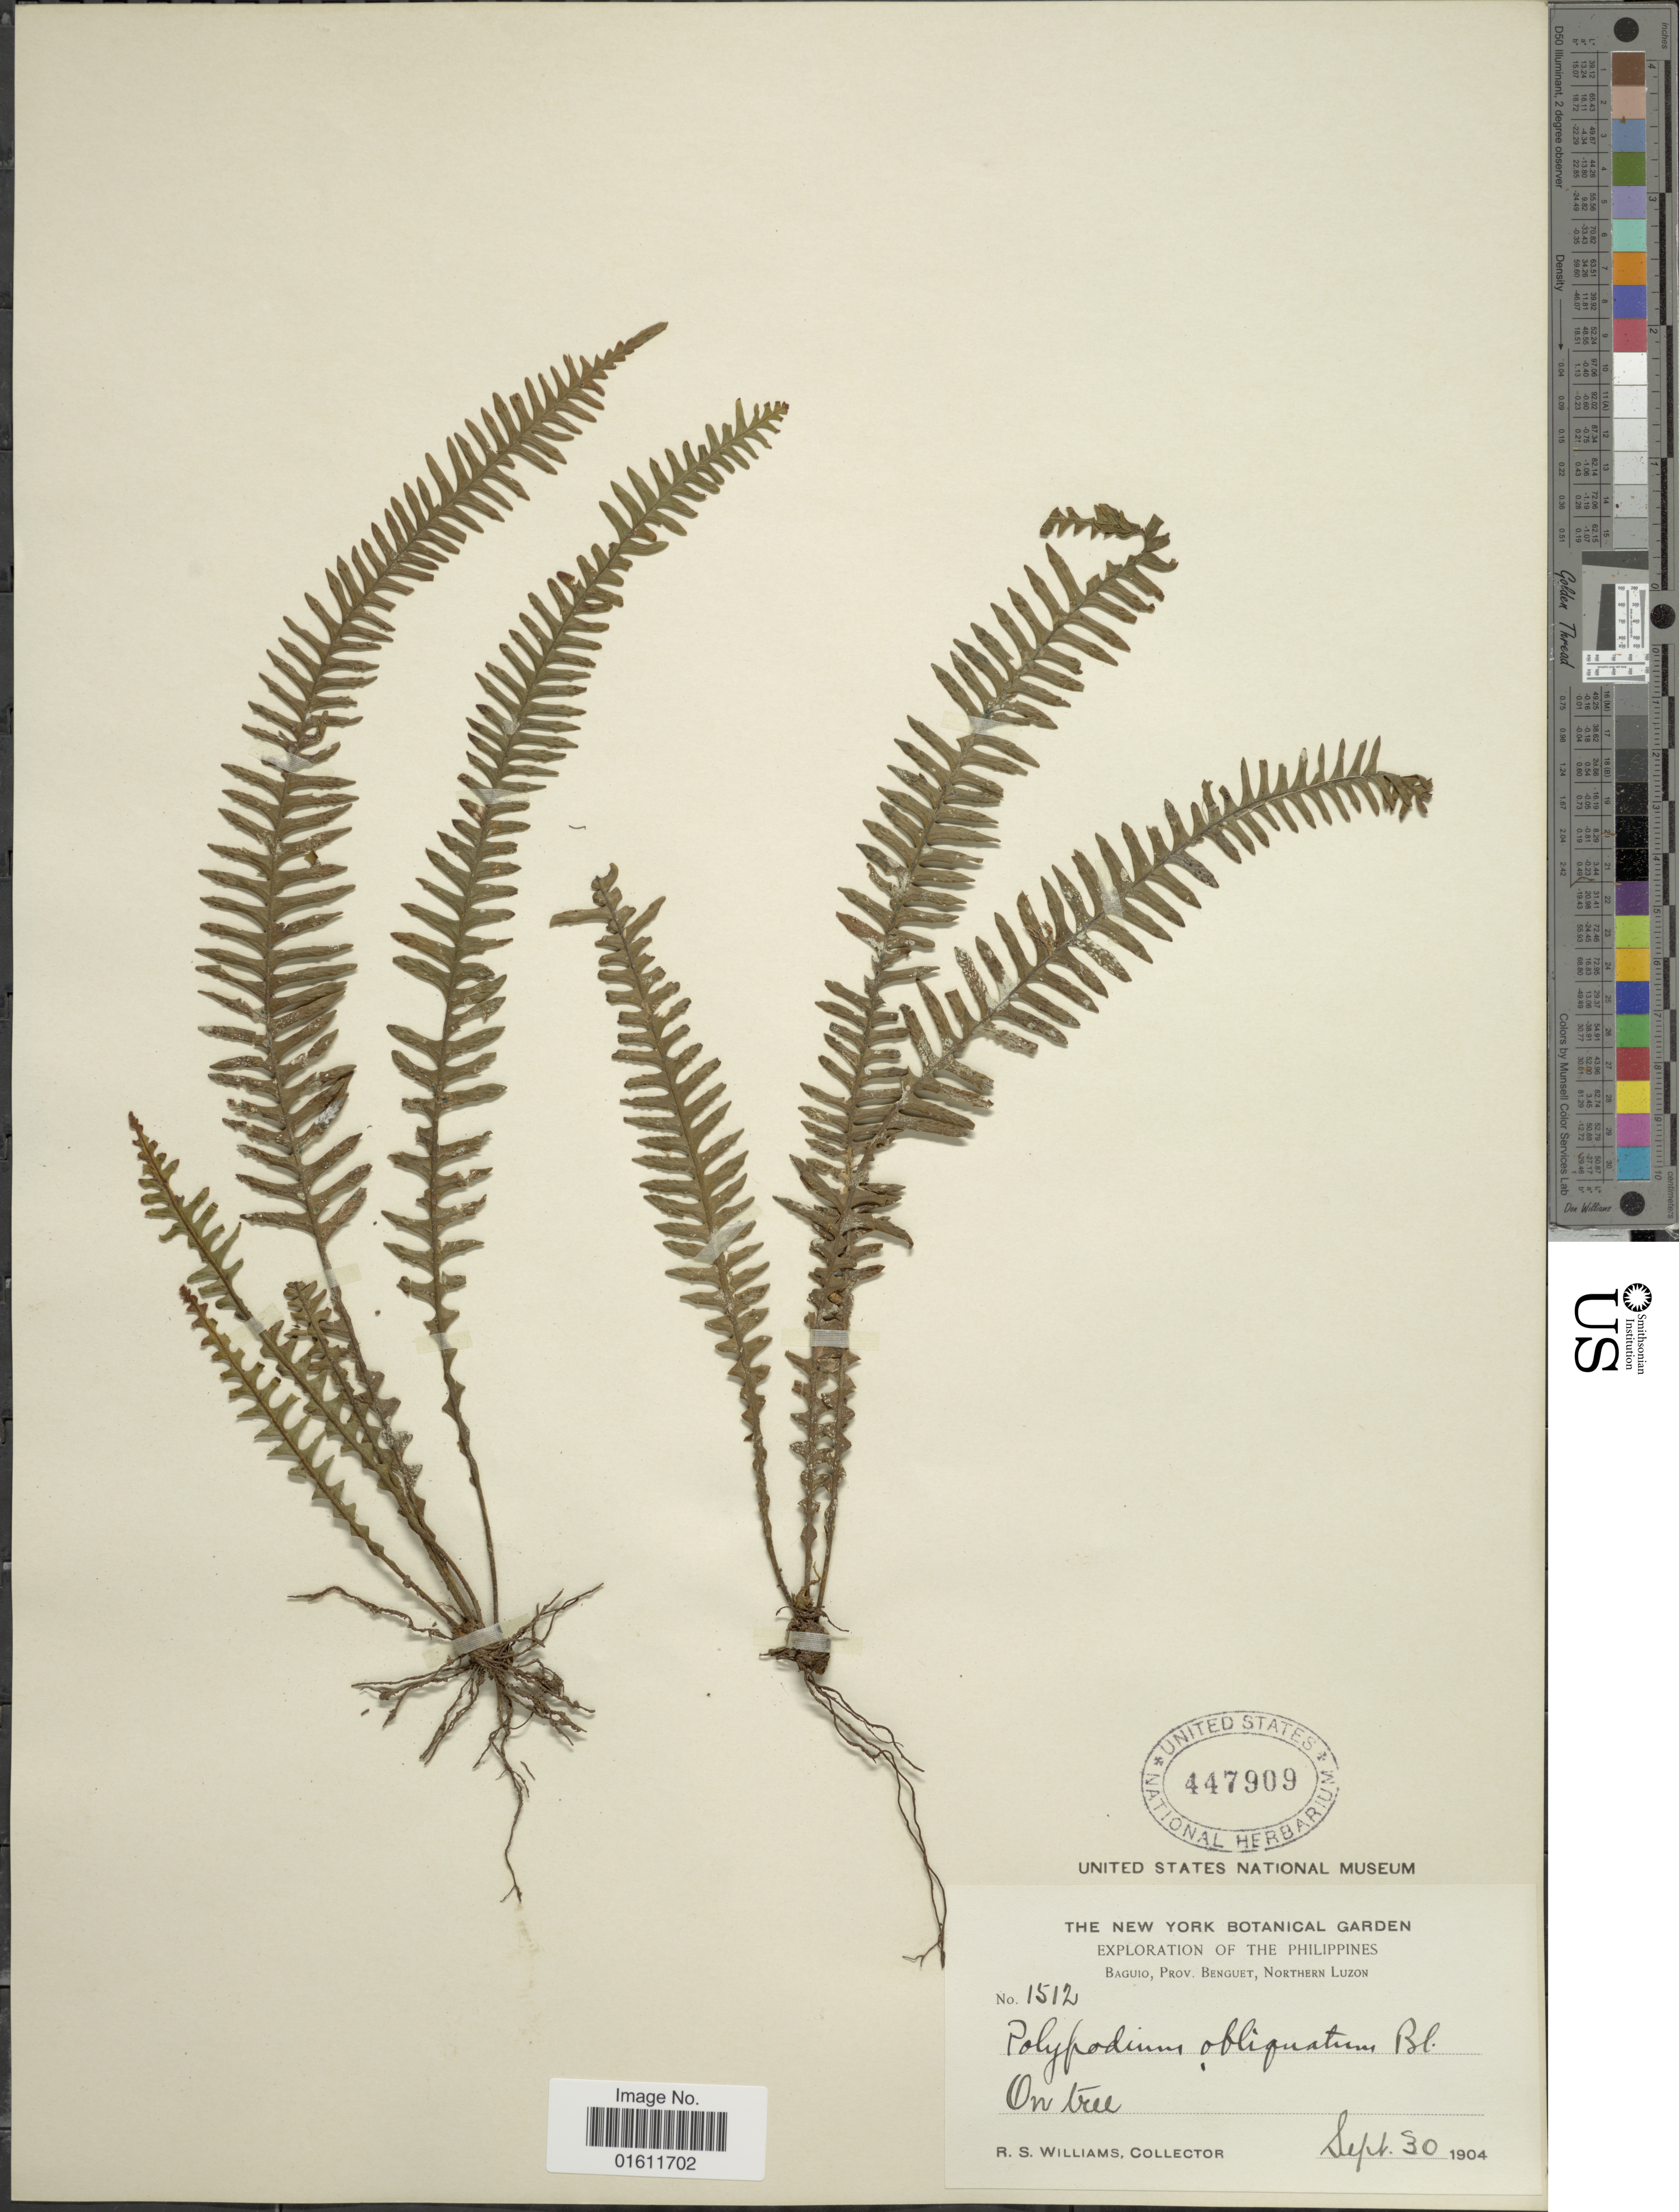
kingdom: Plantae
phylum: Tracheophyta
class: Polypodiopsida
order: Polypodiales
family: Polypodiaceae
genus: Prosaptia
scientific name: Prosaptia obliquata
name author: (Blume) Mett.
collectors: R. S. Williams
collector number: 1512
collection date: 1904-09-30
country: Philippines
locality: Northern Luzon, Baguio, Prov. Benguet.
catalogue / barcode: US 447909